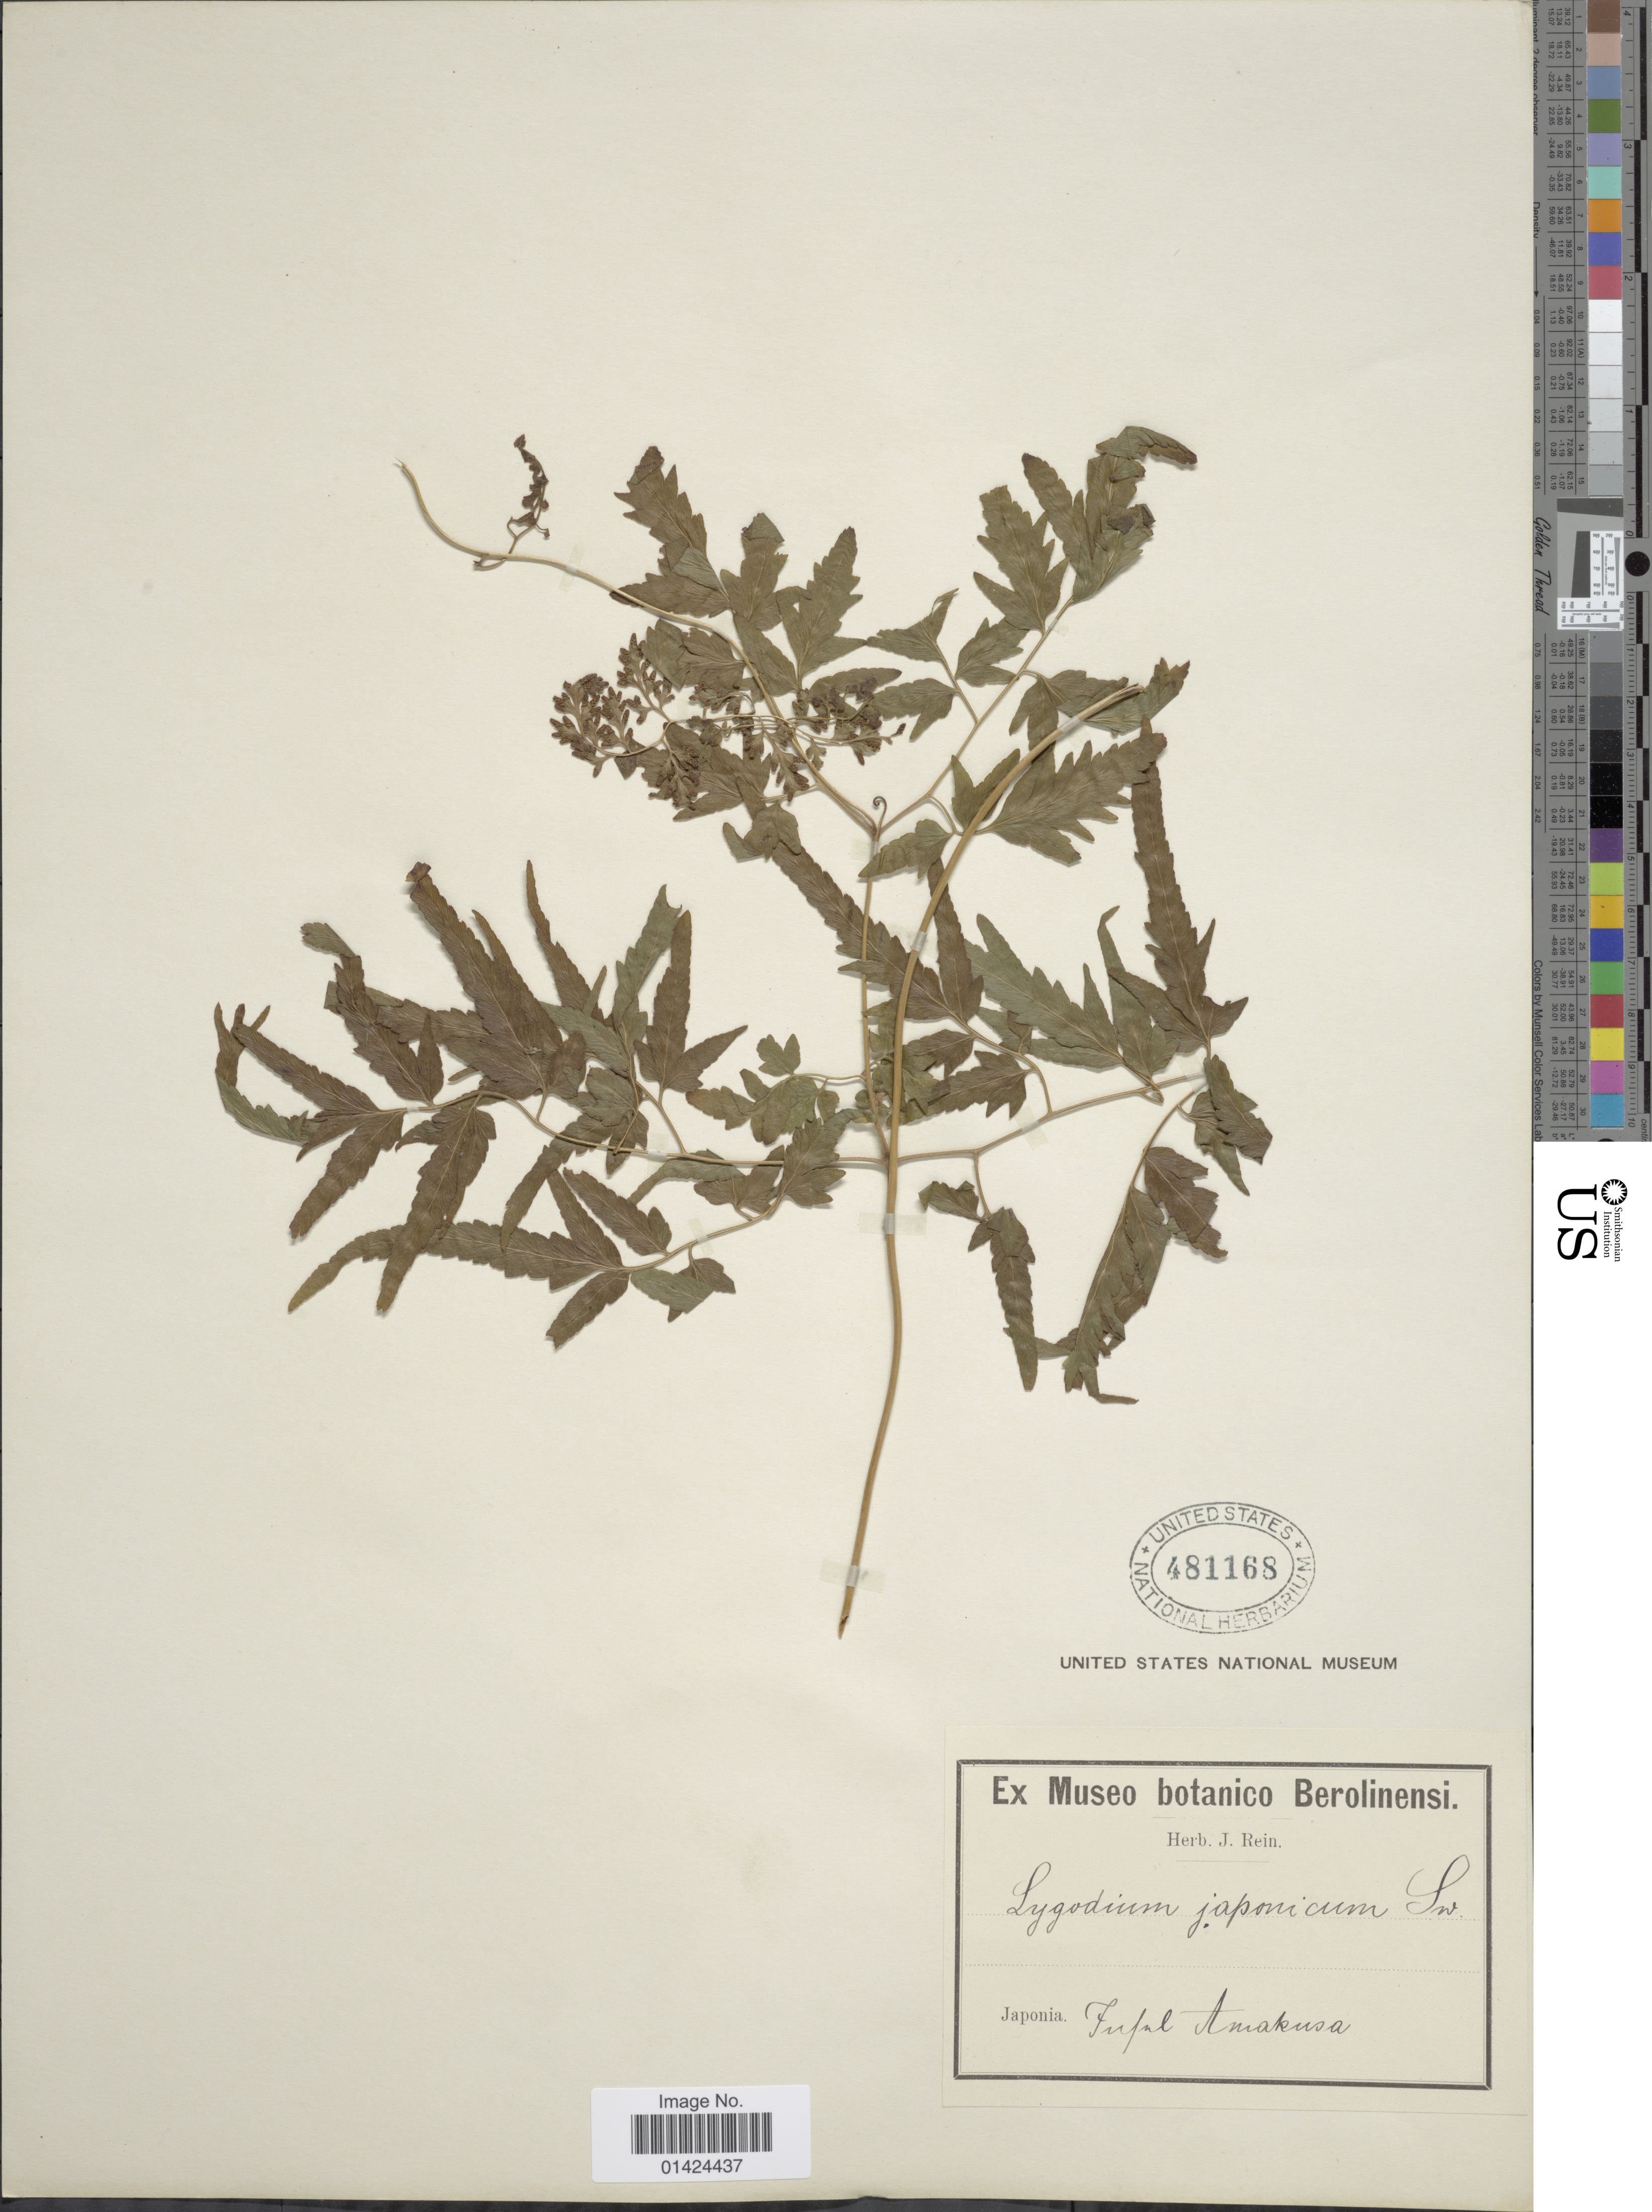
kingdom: Plantae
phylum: Tracheophyta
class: Polypodiopsida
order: Schizaeales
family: Lygodiaceae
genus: Lygodium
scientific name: Lygodium japonicum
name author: (Thunb.) Sw.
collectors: ex herb. J. Rein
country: Japan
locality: Fufal Amakusa.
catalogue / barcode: US 481168